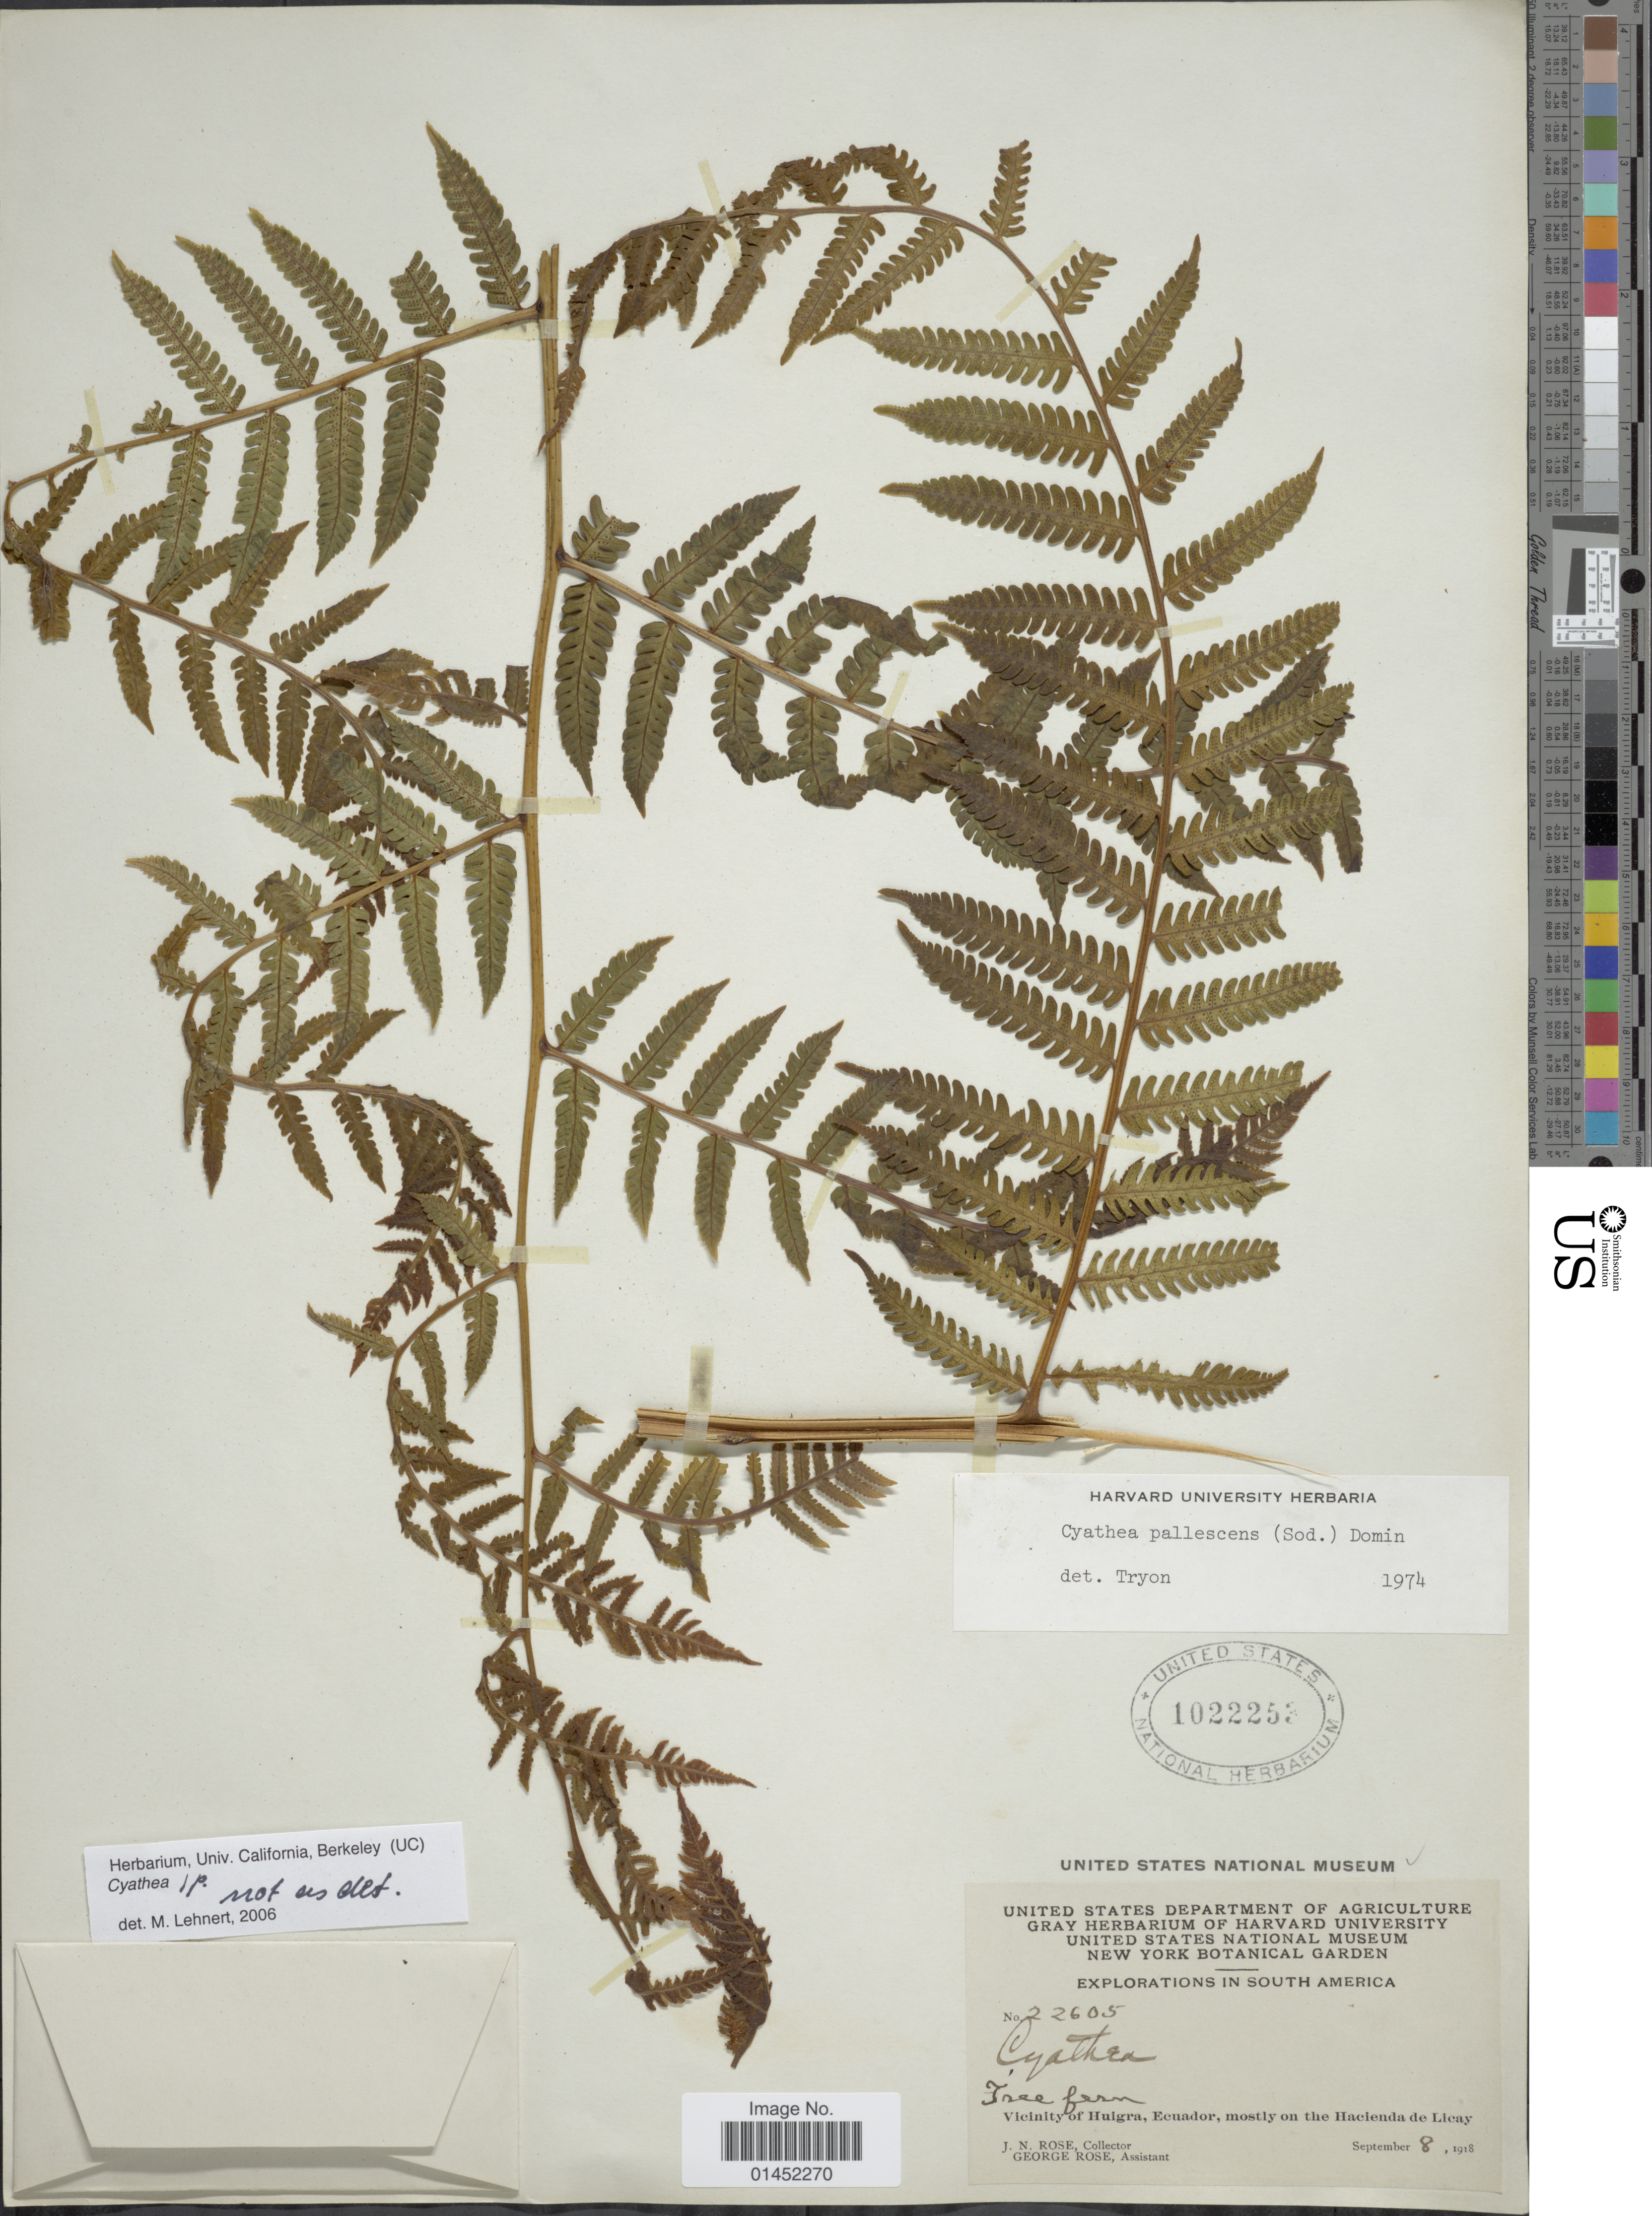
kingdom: Plantae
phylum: Tracheophyta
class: Polypodiopsida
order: Cyatheales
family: Cyatheaceae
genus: Cyathea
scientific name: Cyathea pallescens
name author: (Sodiro) Domin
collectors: J. N. Rose & G. Rose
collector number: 22605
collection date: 1918-09-08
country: Ecuador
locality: Vicinity of Huigra, mostly on the Hacienda de Licay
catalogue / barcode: US 1022253